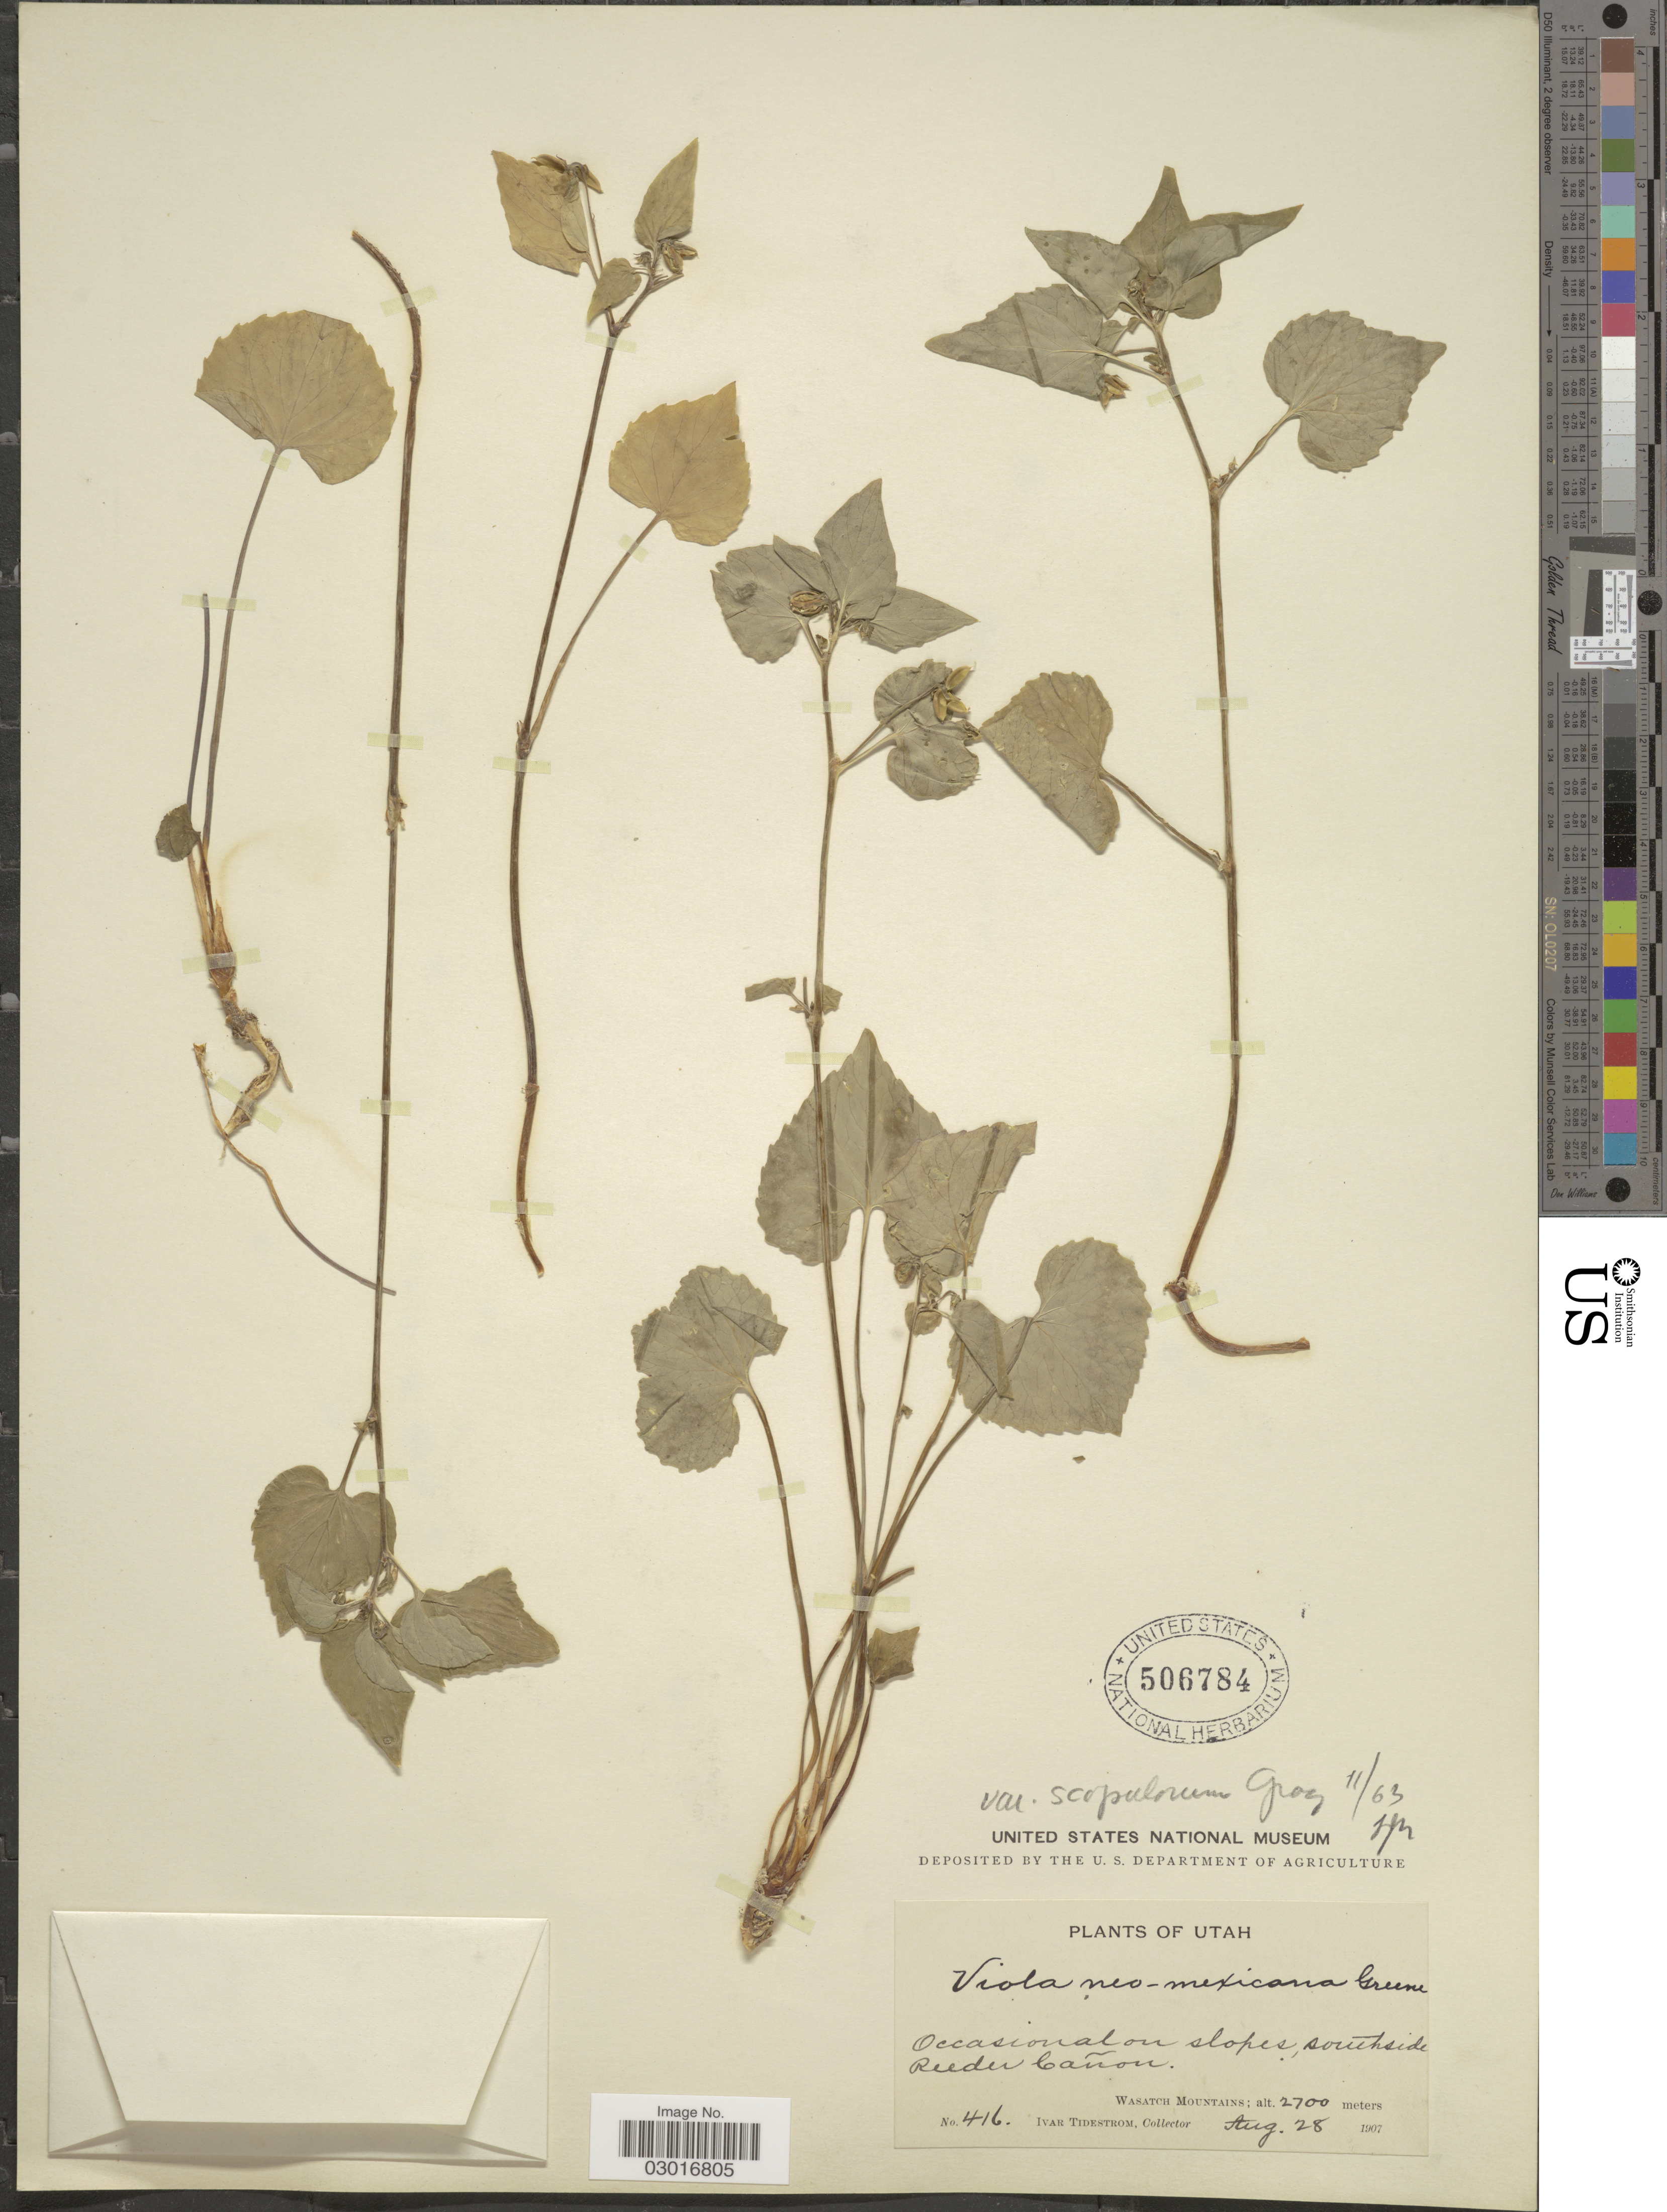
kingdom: Plantae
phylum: Tracheophyta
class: Magnoliopsida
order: Malpighiales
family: Violaceae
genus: Viola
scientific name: Viola scopulorum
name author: (A. Gray) Greene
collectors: I. F. Tidestrom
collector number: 416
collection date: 1907-08-28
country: United States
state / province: Utah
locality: Southside Reeder Cañon. Wasatch Mountains.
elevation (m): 2700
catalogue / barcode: US 806784